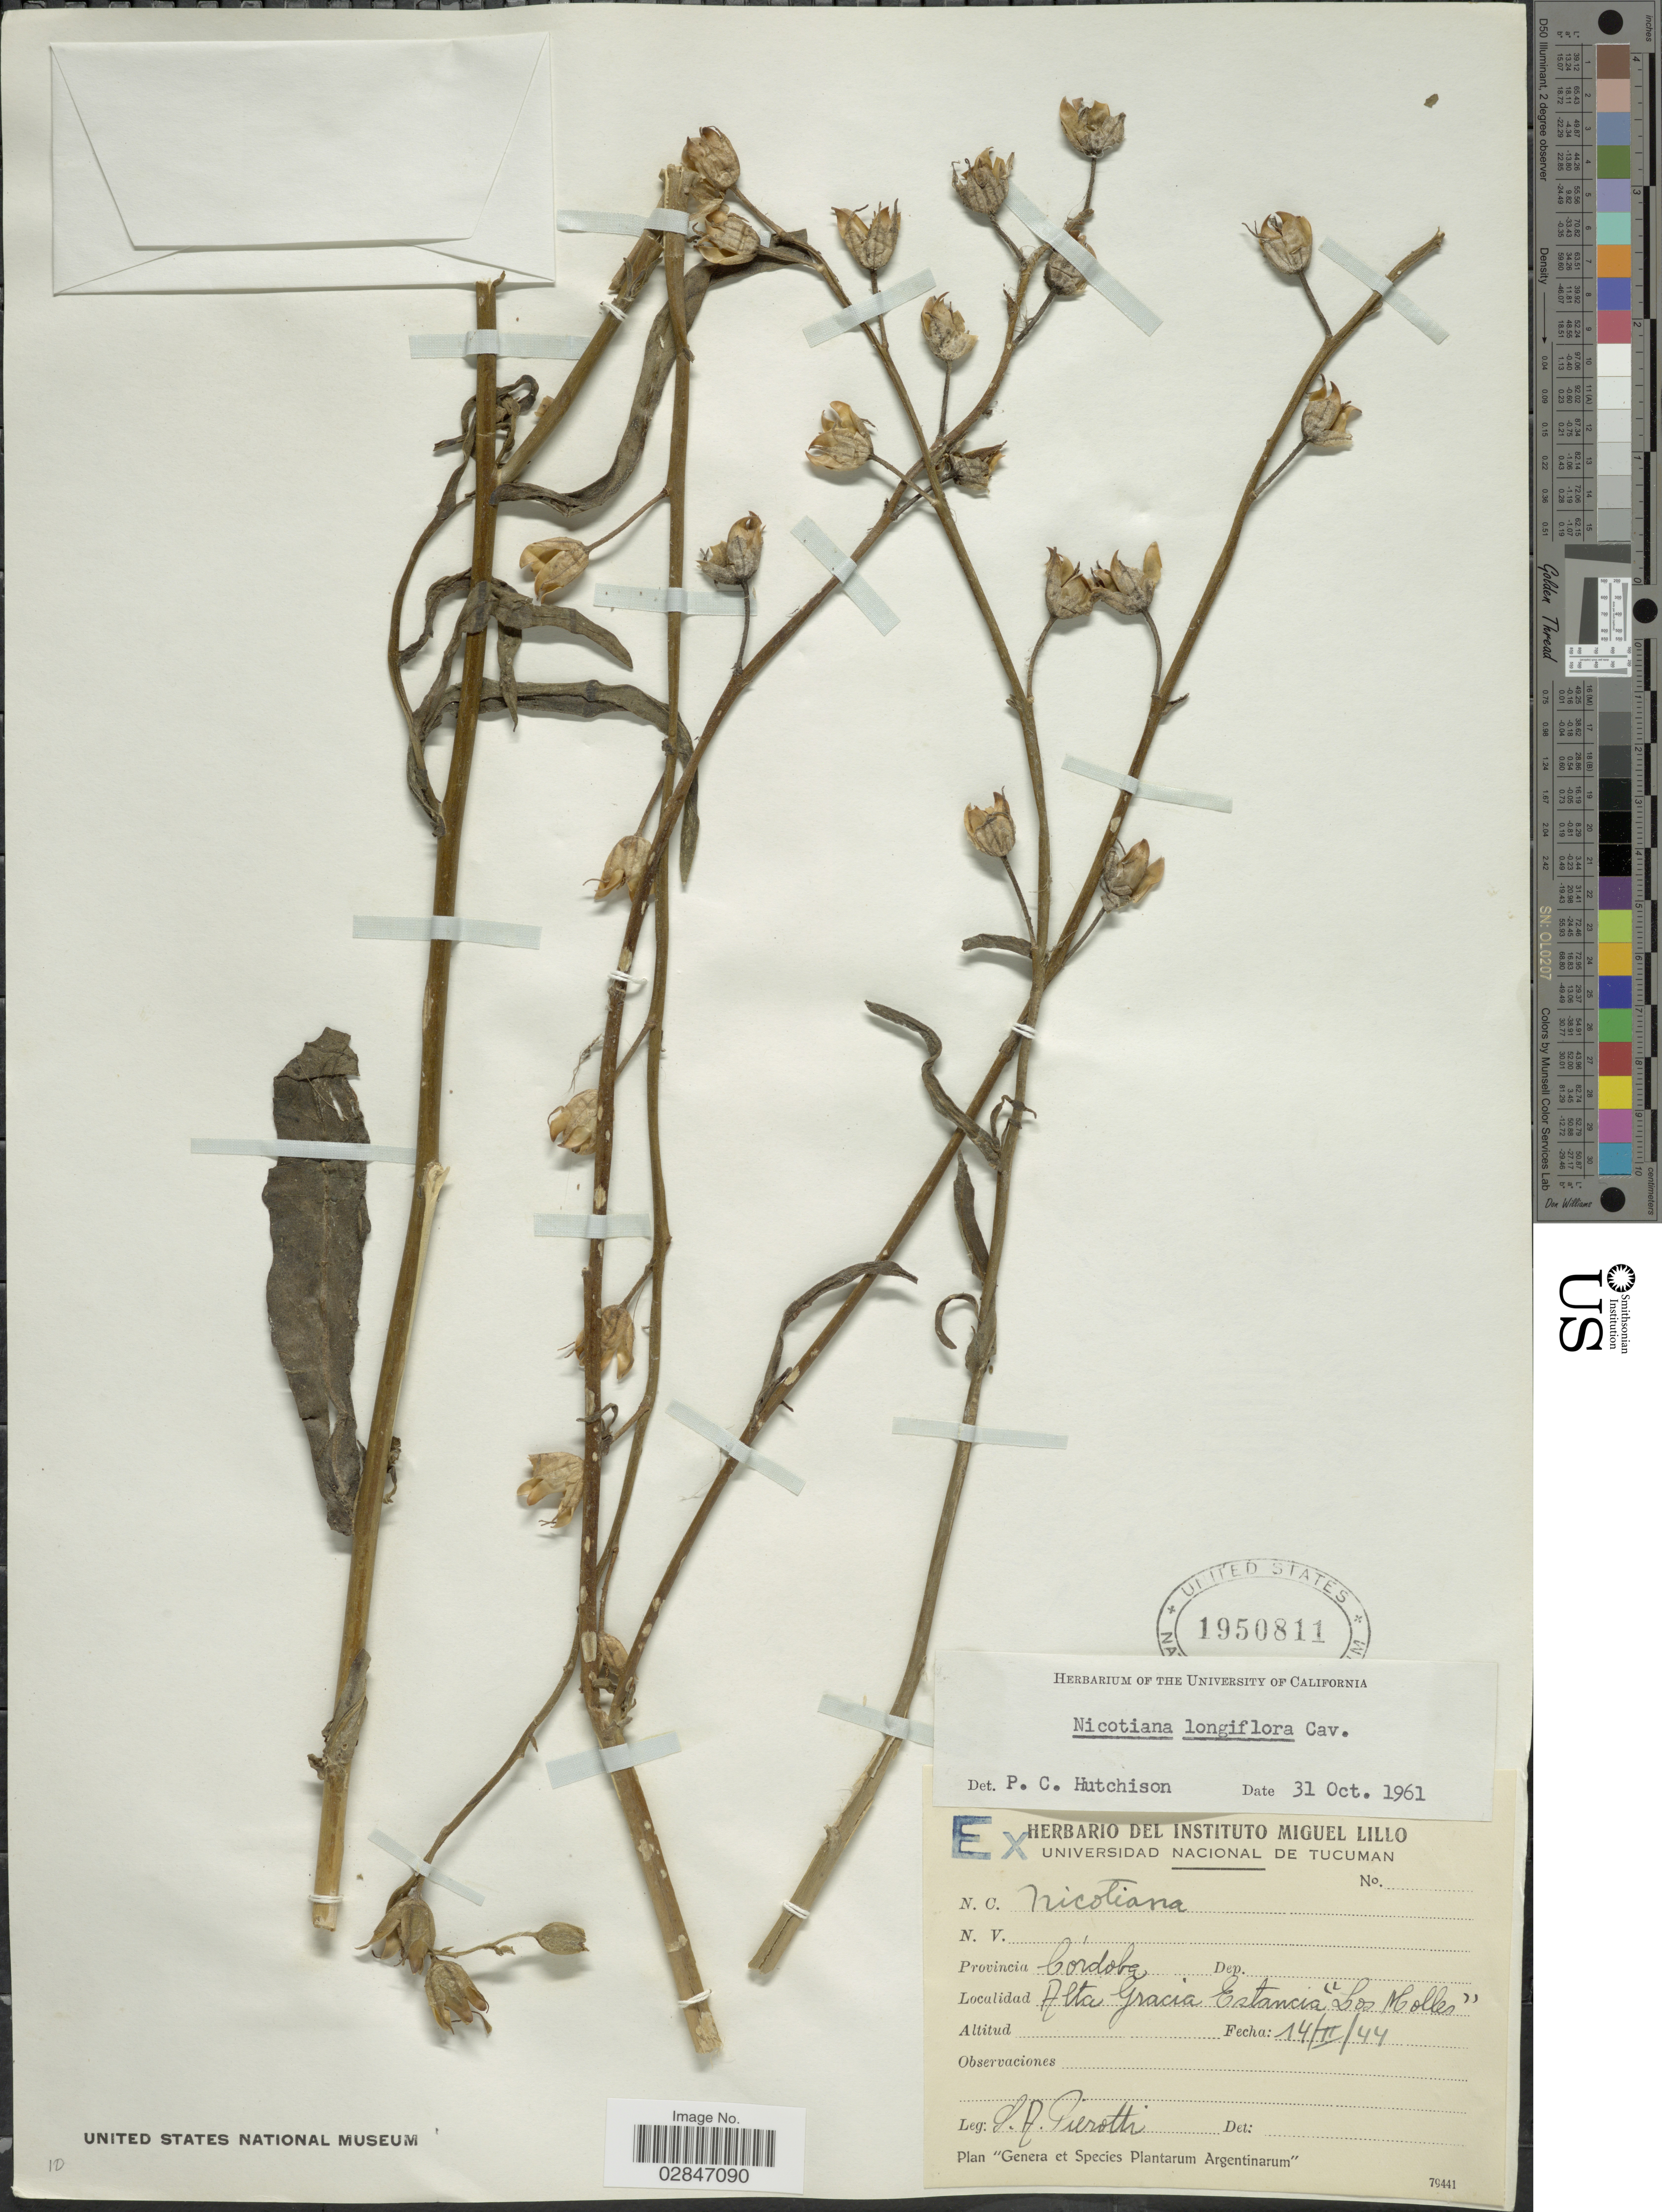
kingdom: Plantae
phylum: Tracheophyta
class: Magnoliopsida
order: Solanales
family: Solanaceae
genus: Nicotiana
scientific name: Nicotiana longiflora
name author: Cav.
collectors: S. A. Pierotti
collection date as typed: Transcribed d/m/y: 14/2/44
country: Argentina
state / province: Cordoba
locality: Provincia Córdoba, Alta Gracia Estancia "Los Molles".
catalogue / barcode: US 1950811